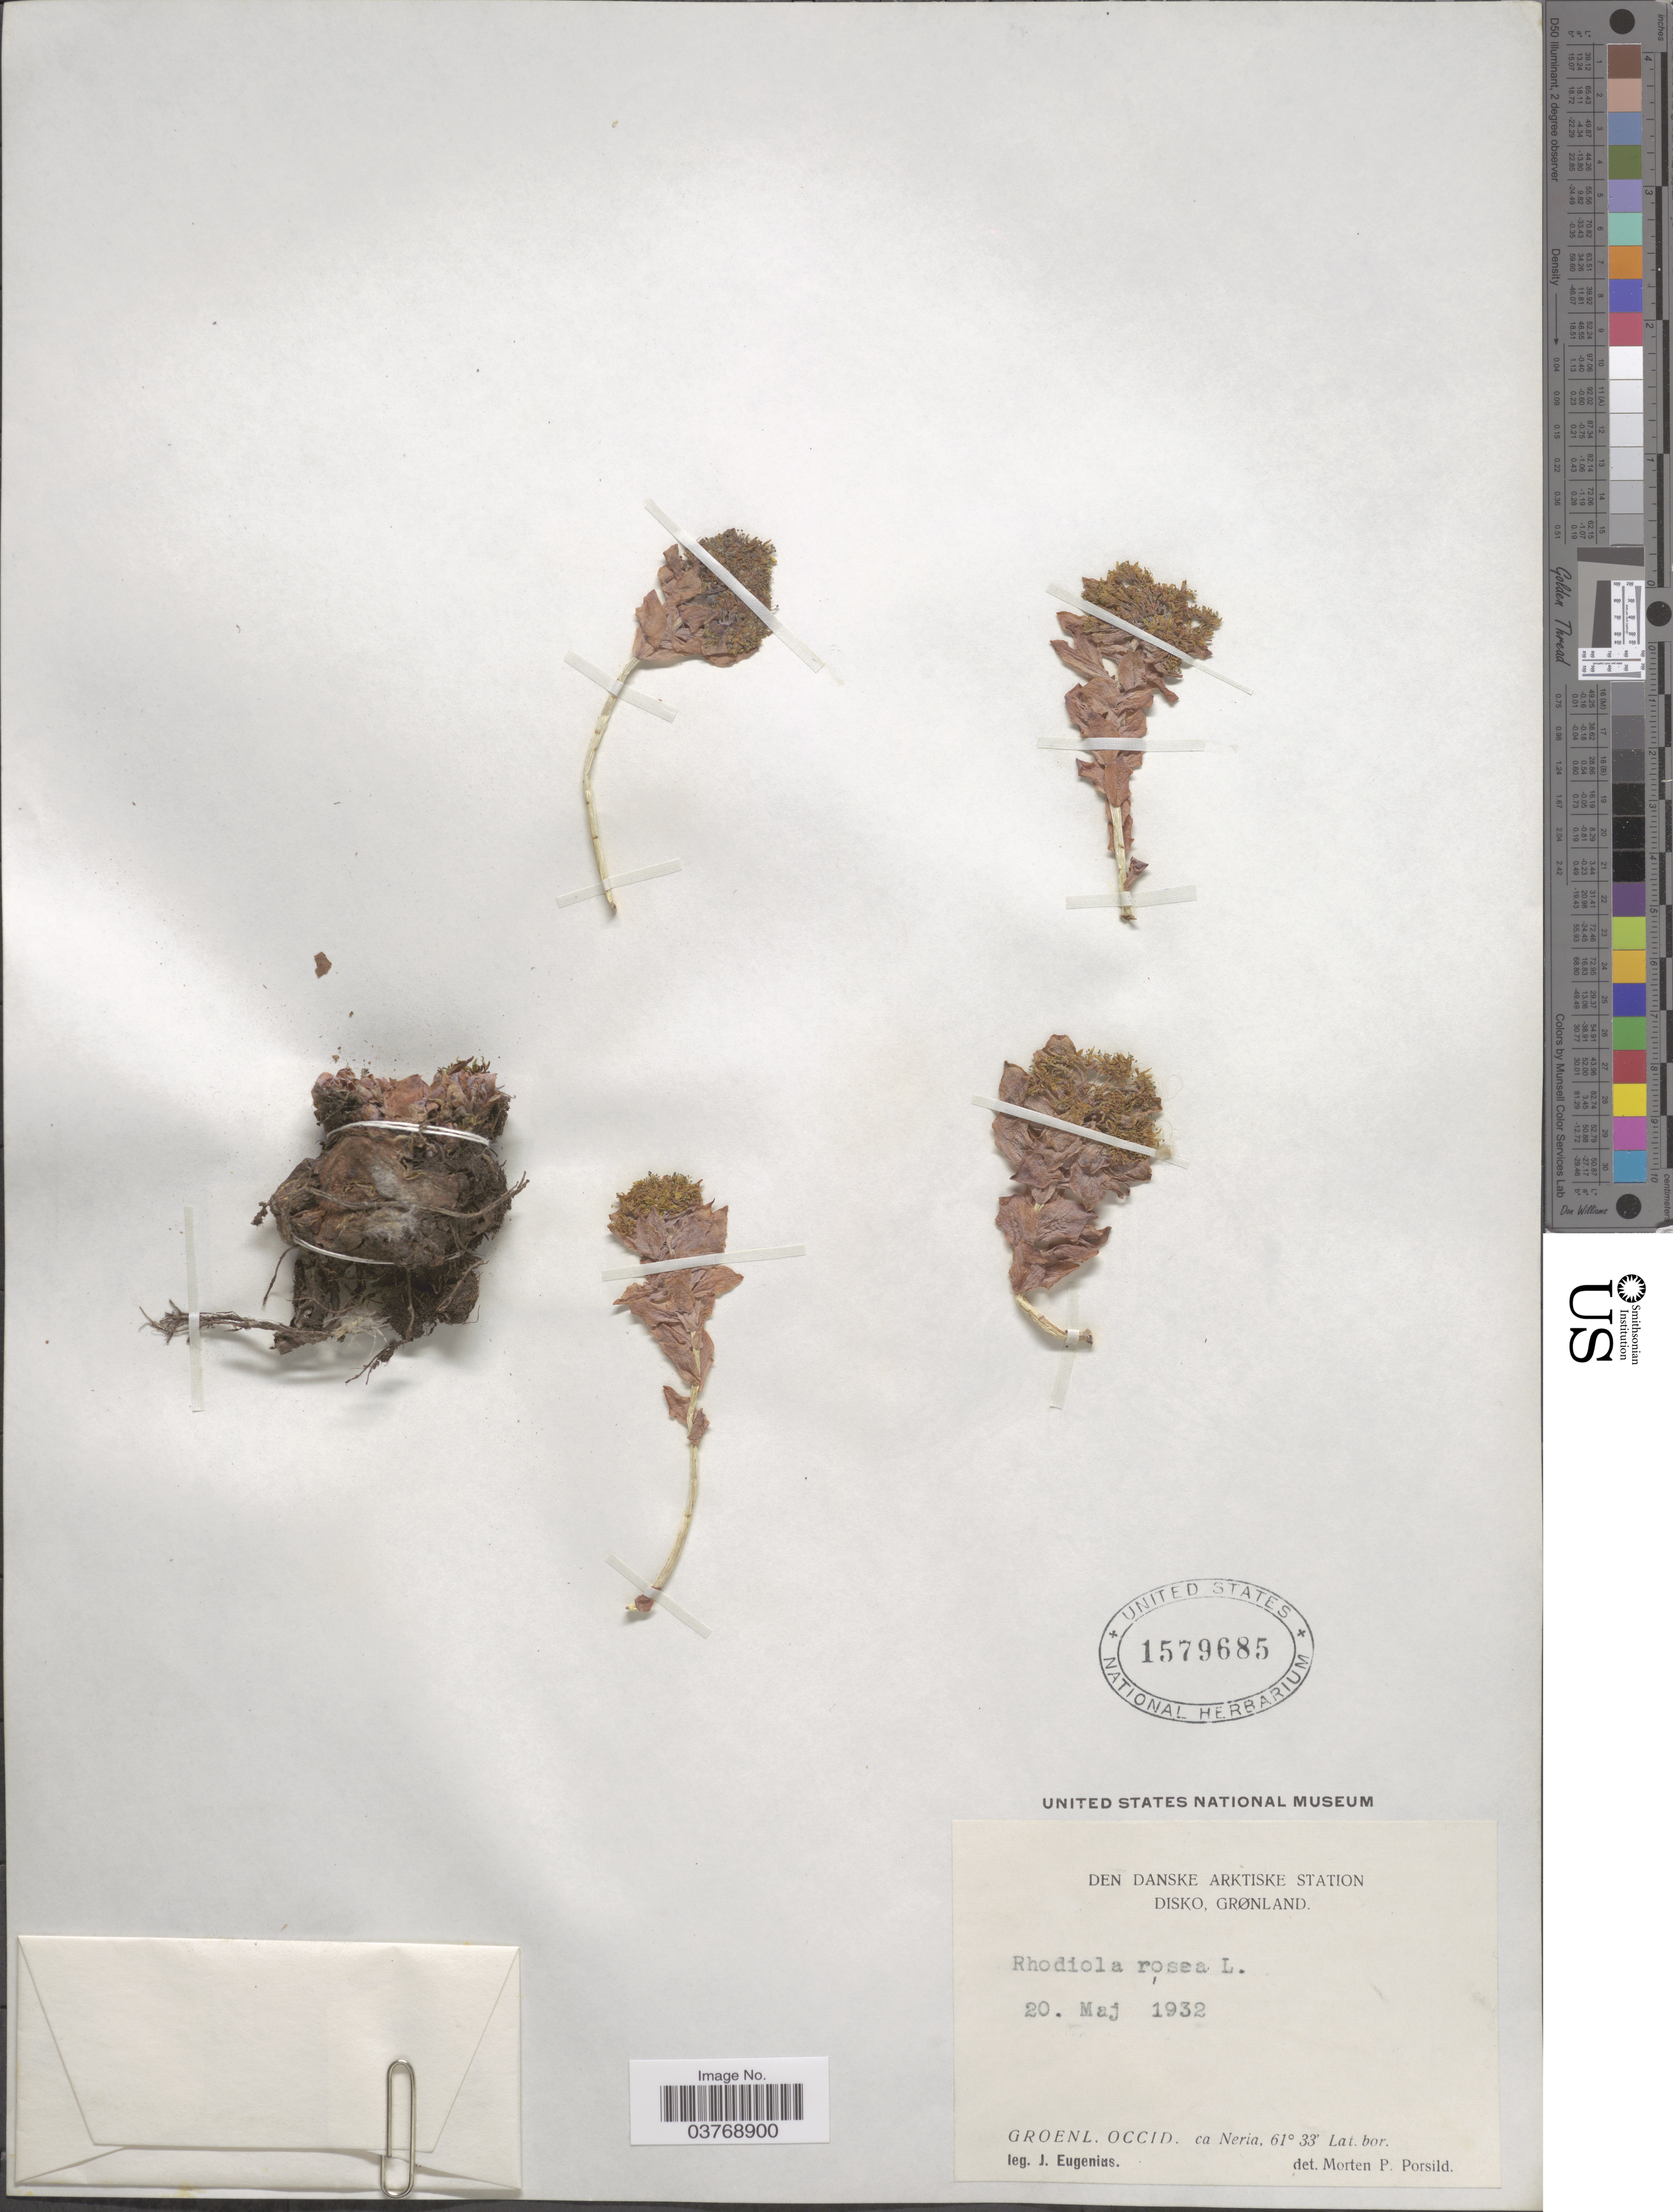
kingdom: Plantae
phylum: Tracheophyta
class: Magnoliopsida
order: Saxifragales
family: Crassulaceae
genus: Rhodiola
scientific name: Rhodiola rosea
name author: L.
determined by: Strong, Mark T., (BOT), Smithsonian Institution - National Museum of Natural History (UNITED STATES)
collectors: J. Eugenius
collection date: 1932-05-20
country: Greenland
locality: Den Danske Arktiske Station. Disko, Grønland. Groenl. Occid. ca Neria.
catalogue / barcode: US 1579685